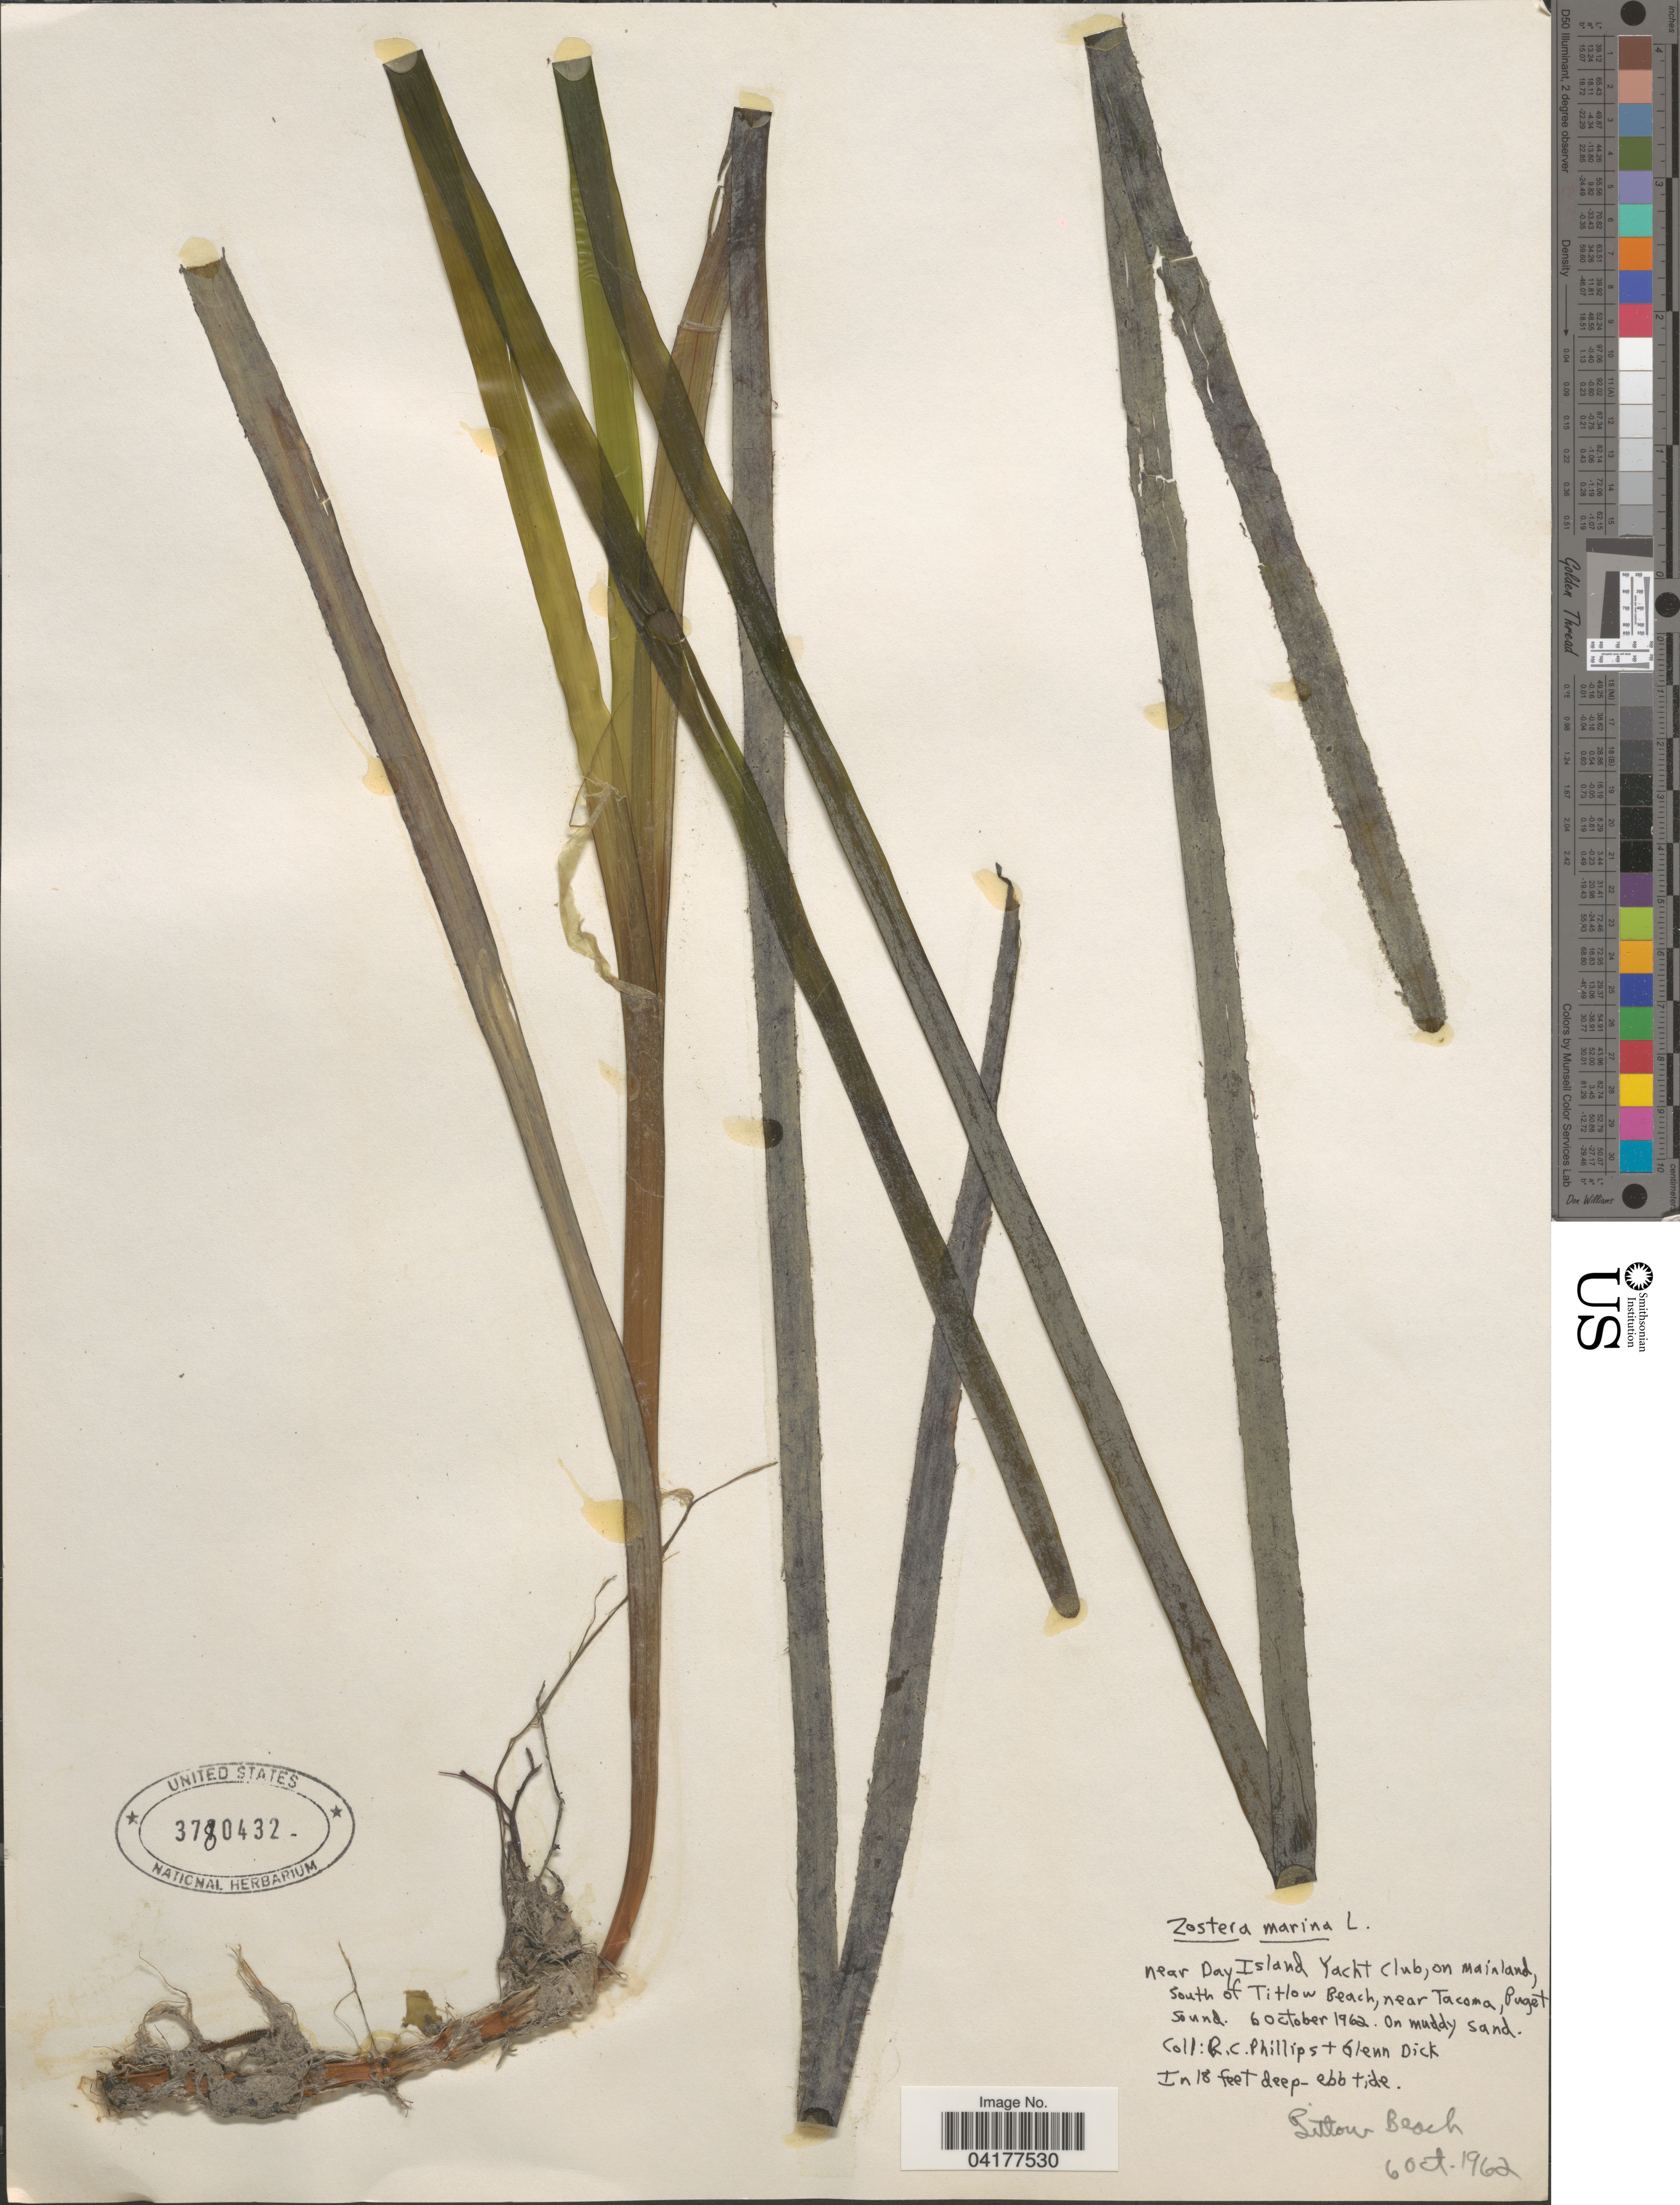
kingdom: Plantae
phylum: Tracheophyta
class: Liliopsida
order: Alismatales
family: Zosteraceae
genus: Zostera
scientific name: Zostera marina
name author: L.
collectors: R. C. Phillips & G. Dick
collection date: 1962-10-06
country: United States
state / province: Washington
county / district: King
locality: Near Day Island Yacht Club, on mainland, south of Titlow Beach, near Tacoma, Puget Sound. Titlow Beach.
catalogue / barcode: US 3780432